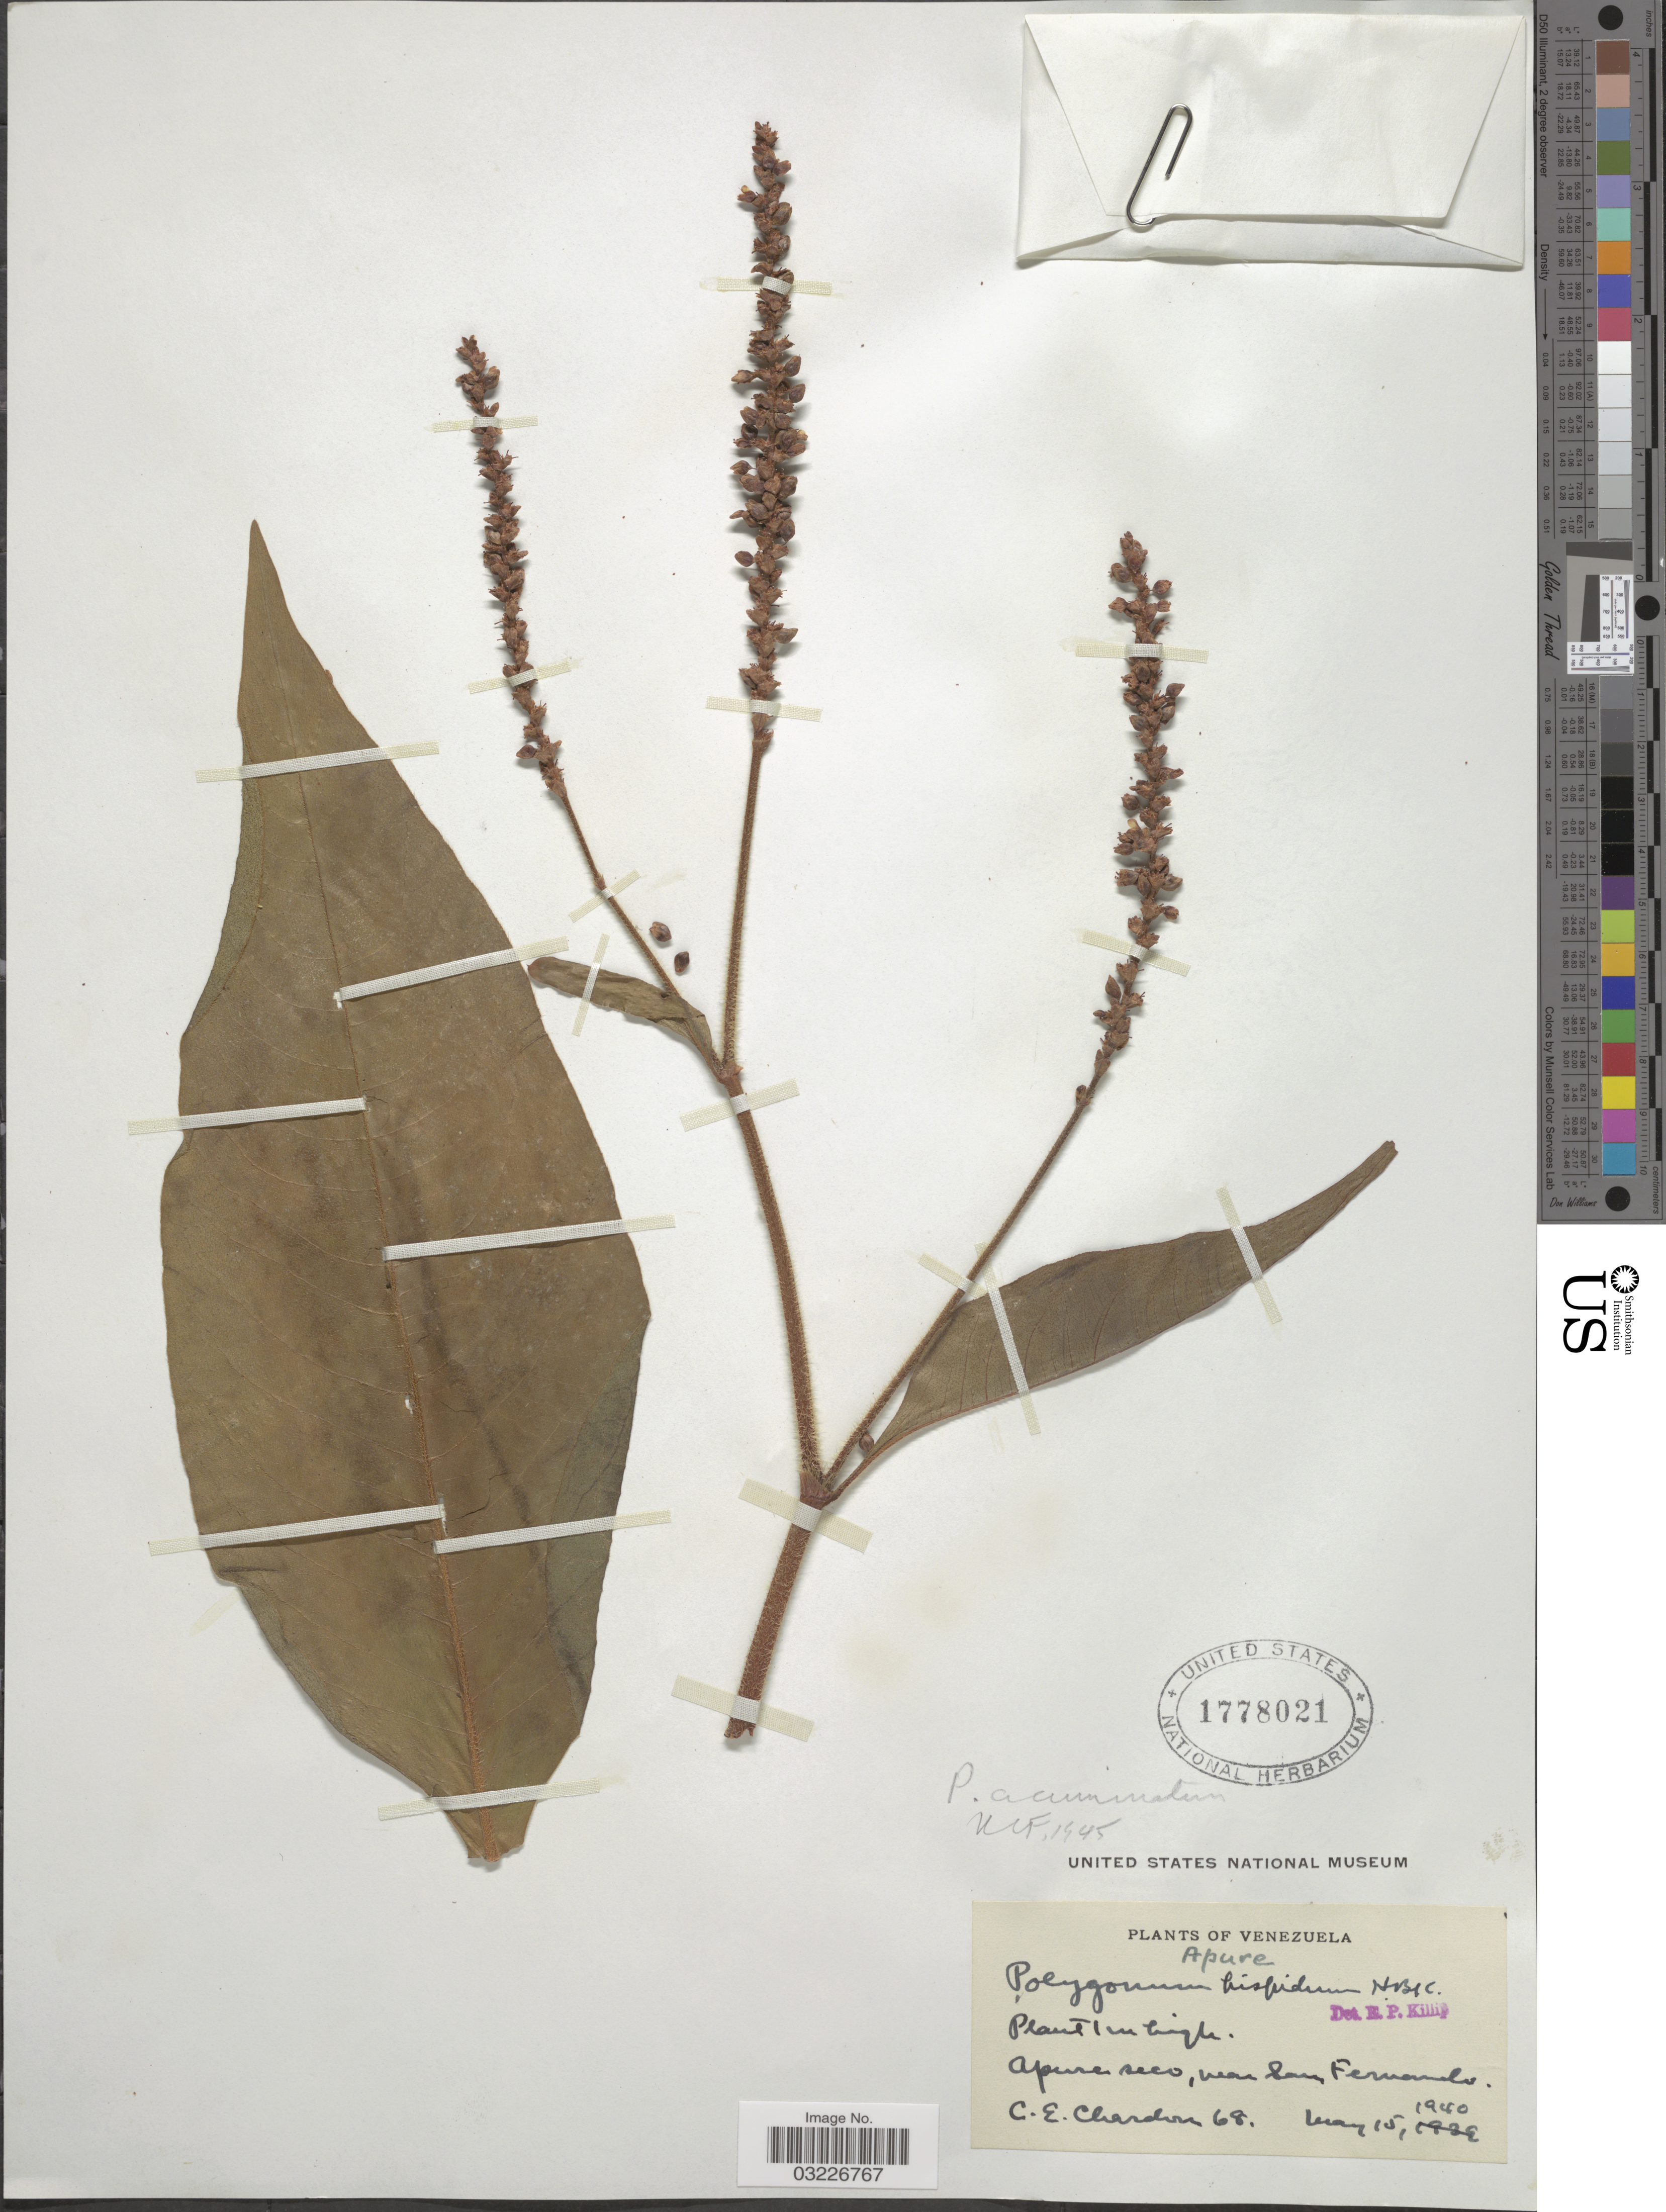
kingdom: Plantae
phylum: Tracheophyta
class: Magnoliopsida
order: Caryophyllales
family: Polygonaceae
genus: Polygonum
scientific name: Polygonum acuminatum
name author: Kunth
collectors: C. E. Chardón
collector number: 68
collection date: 1940-05-15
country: Venezuela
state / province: Apure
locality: Apure seco, near San Fernando.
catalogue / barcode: US 1778021